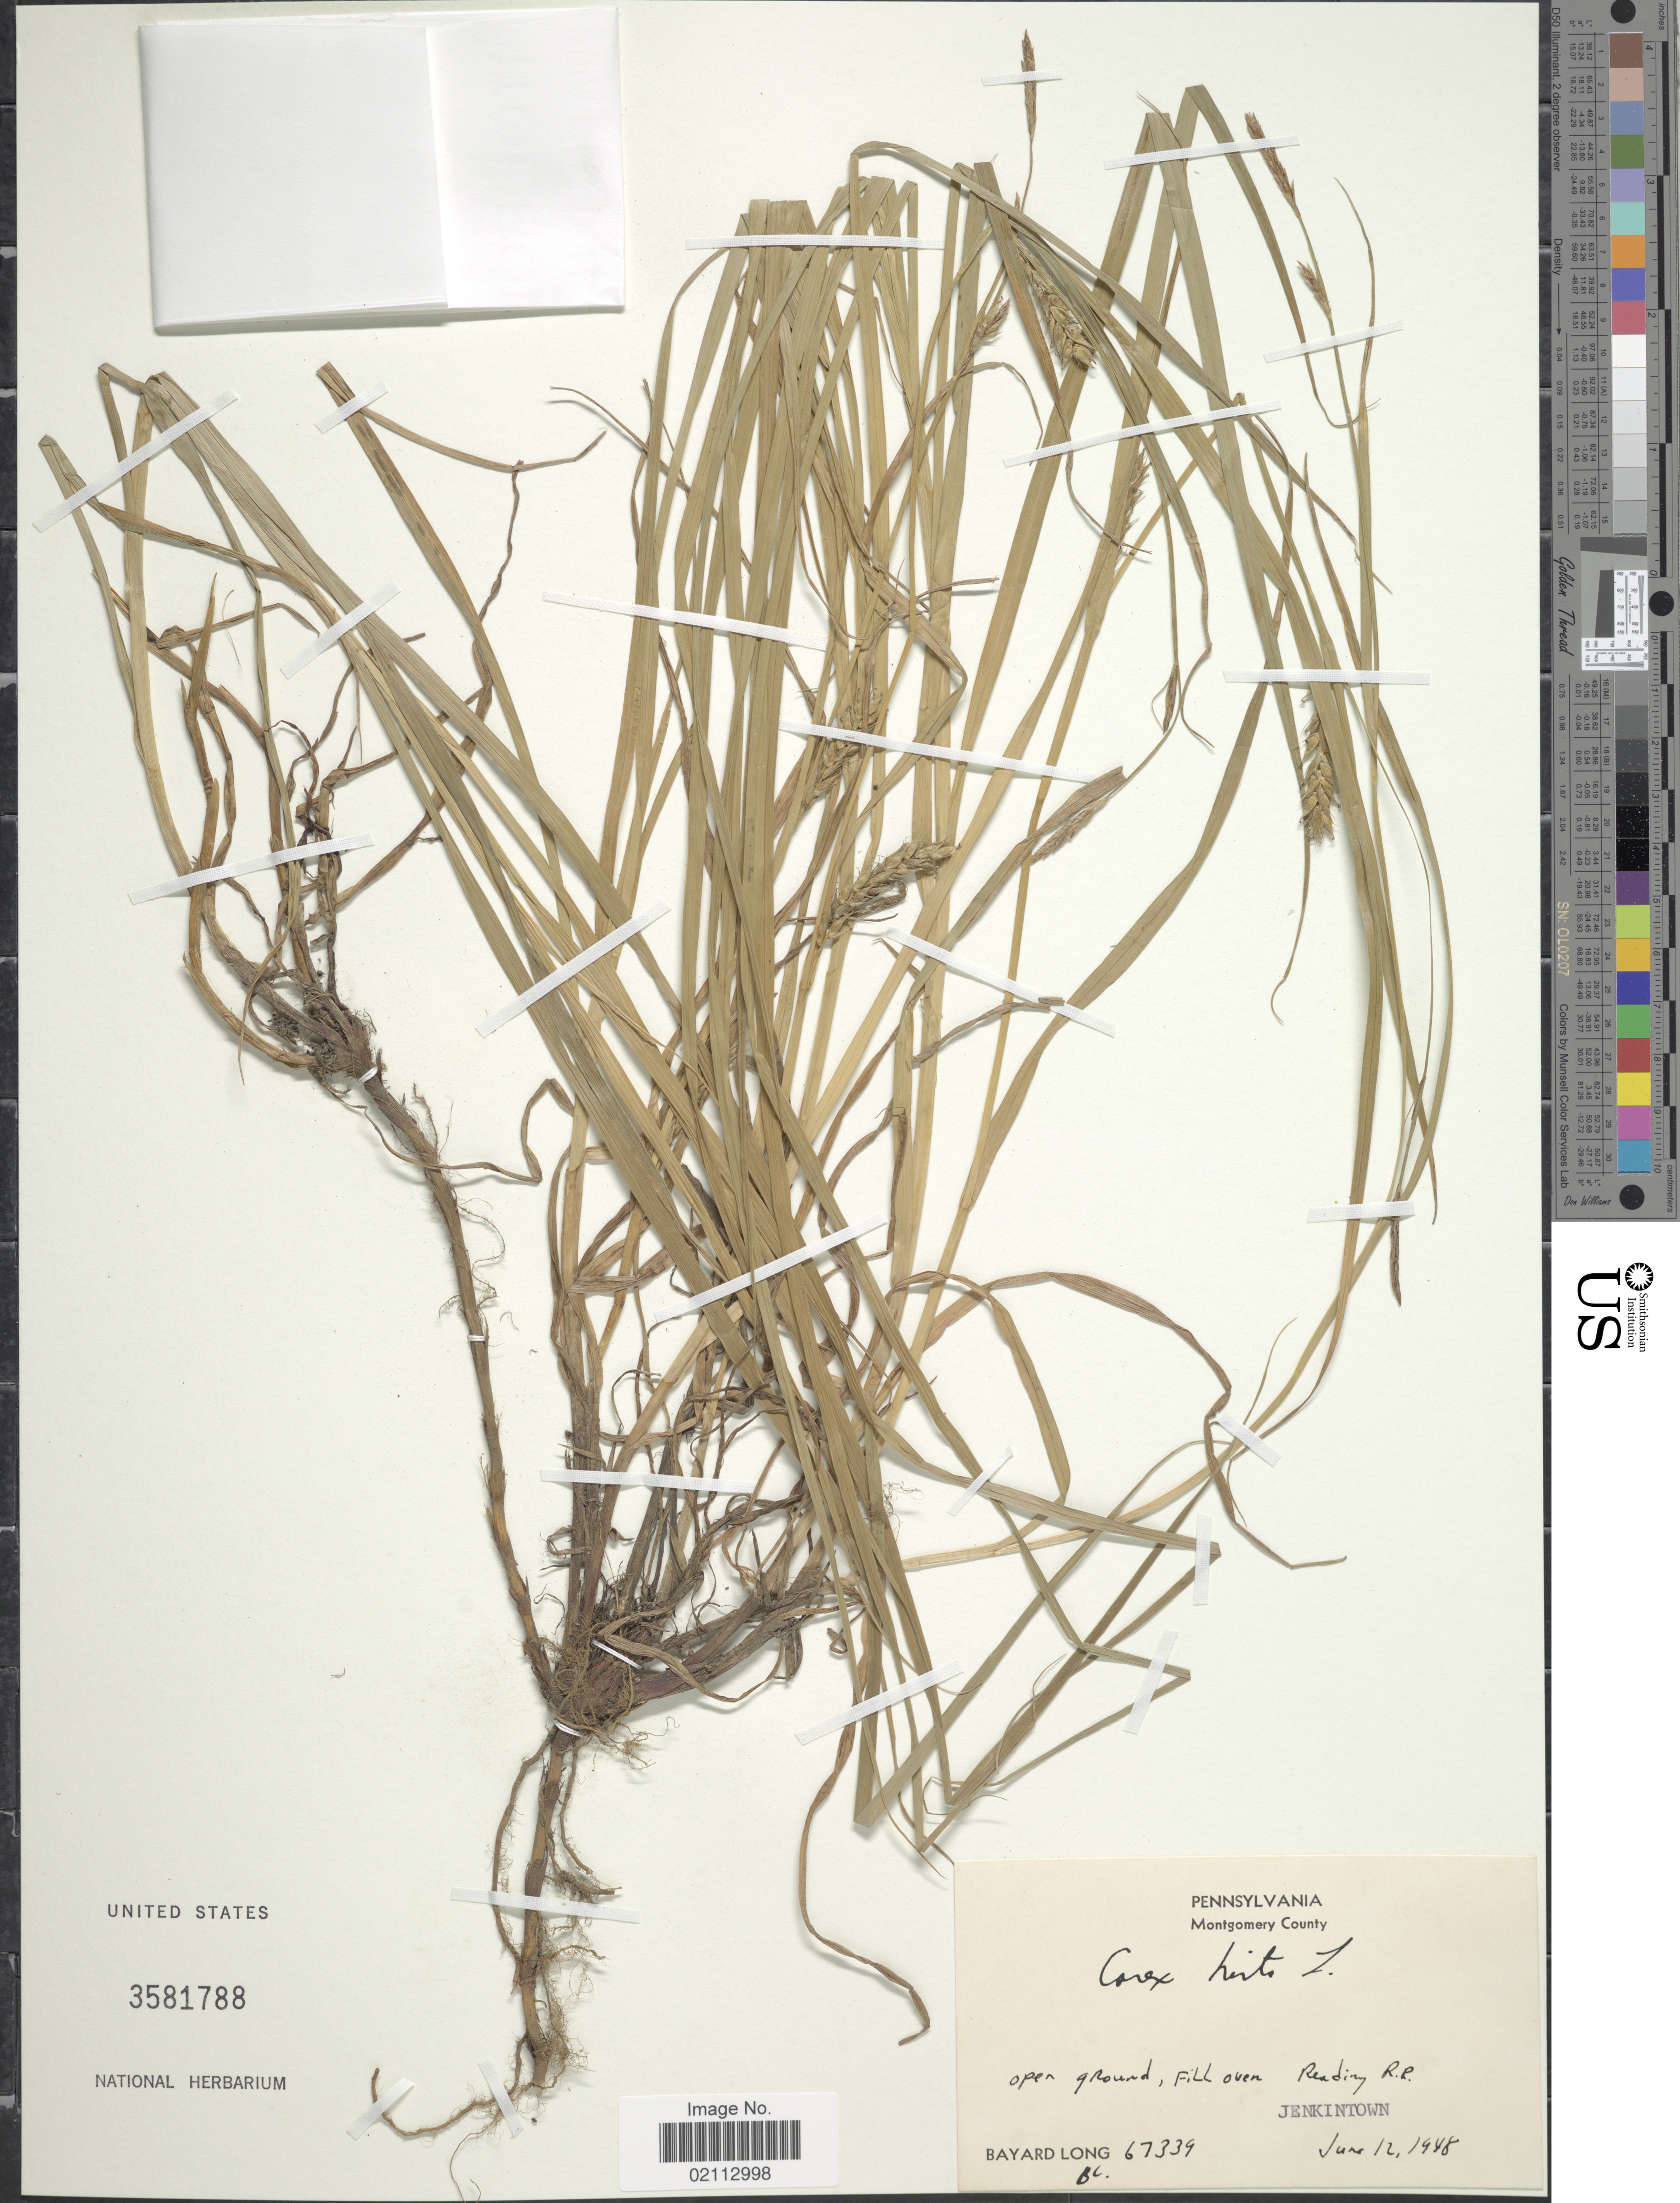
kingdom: Plantae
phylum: Tracheophyta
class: Liliopsida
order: Poales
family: Cyperaceae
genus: Carex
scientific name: Carex hirta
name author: L.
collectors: B. Long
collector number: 67339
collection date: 1948-06-12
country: United States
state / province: Pennsylvania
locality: Montgomery County. open ground, Fill oven. Reading R.R. Jenkitown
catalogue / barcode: US 3581788